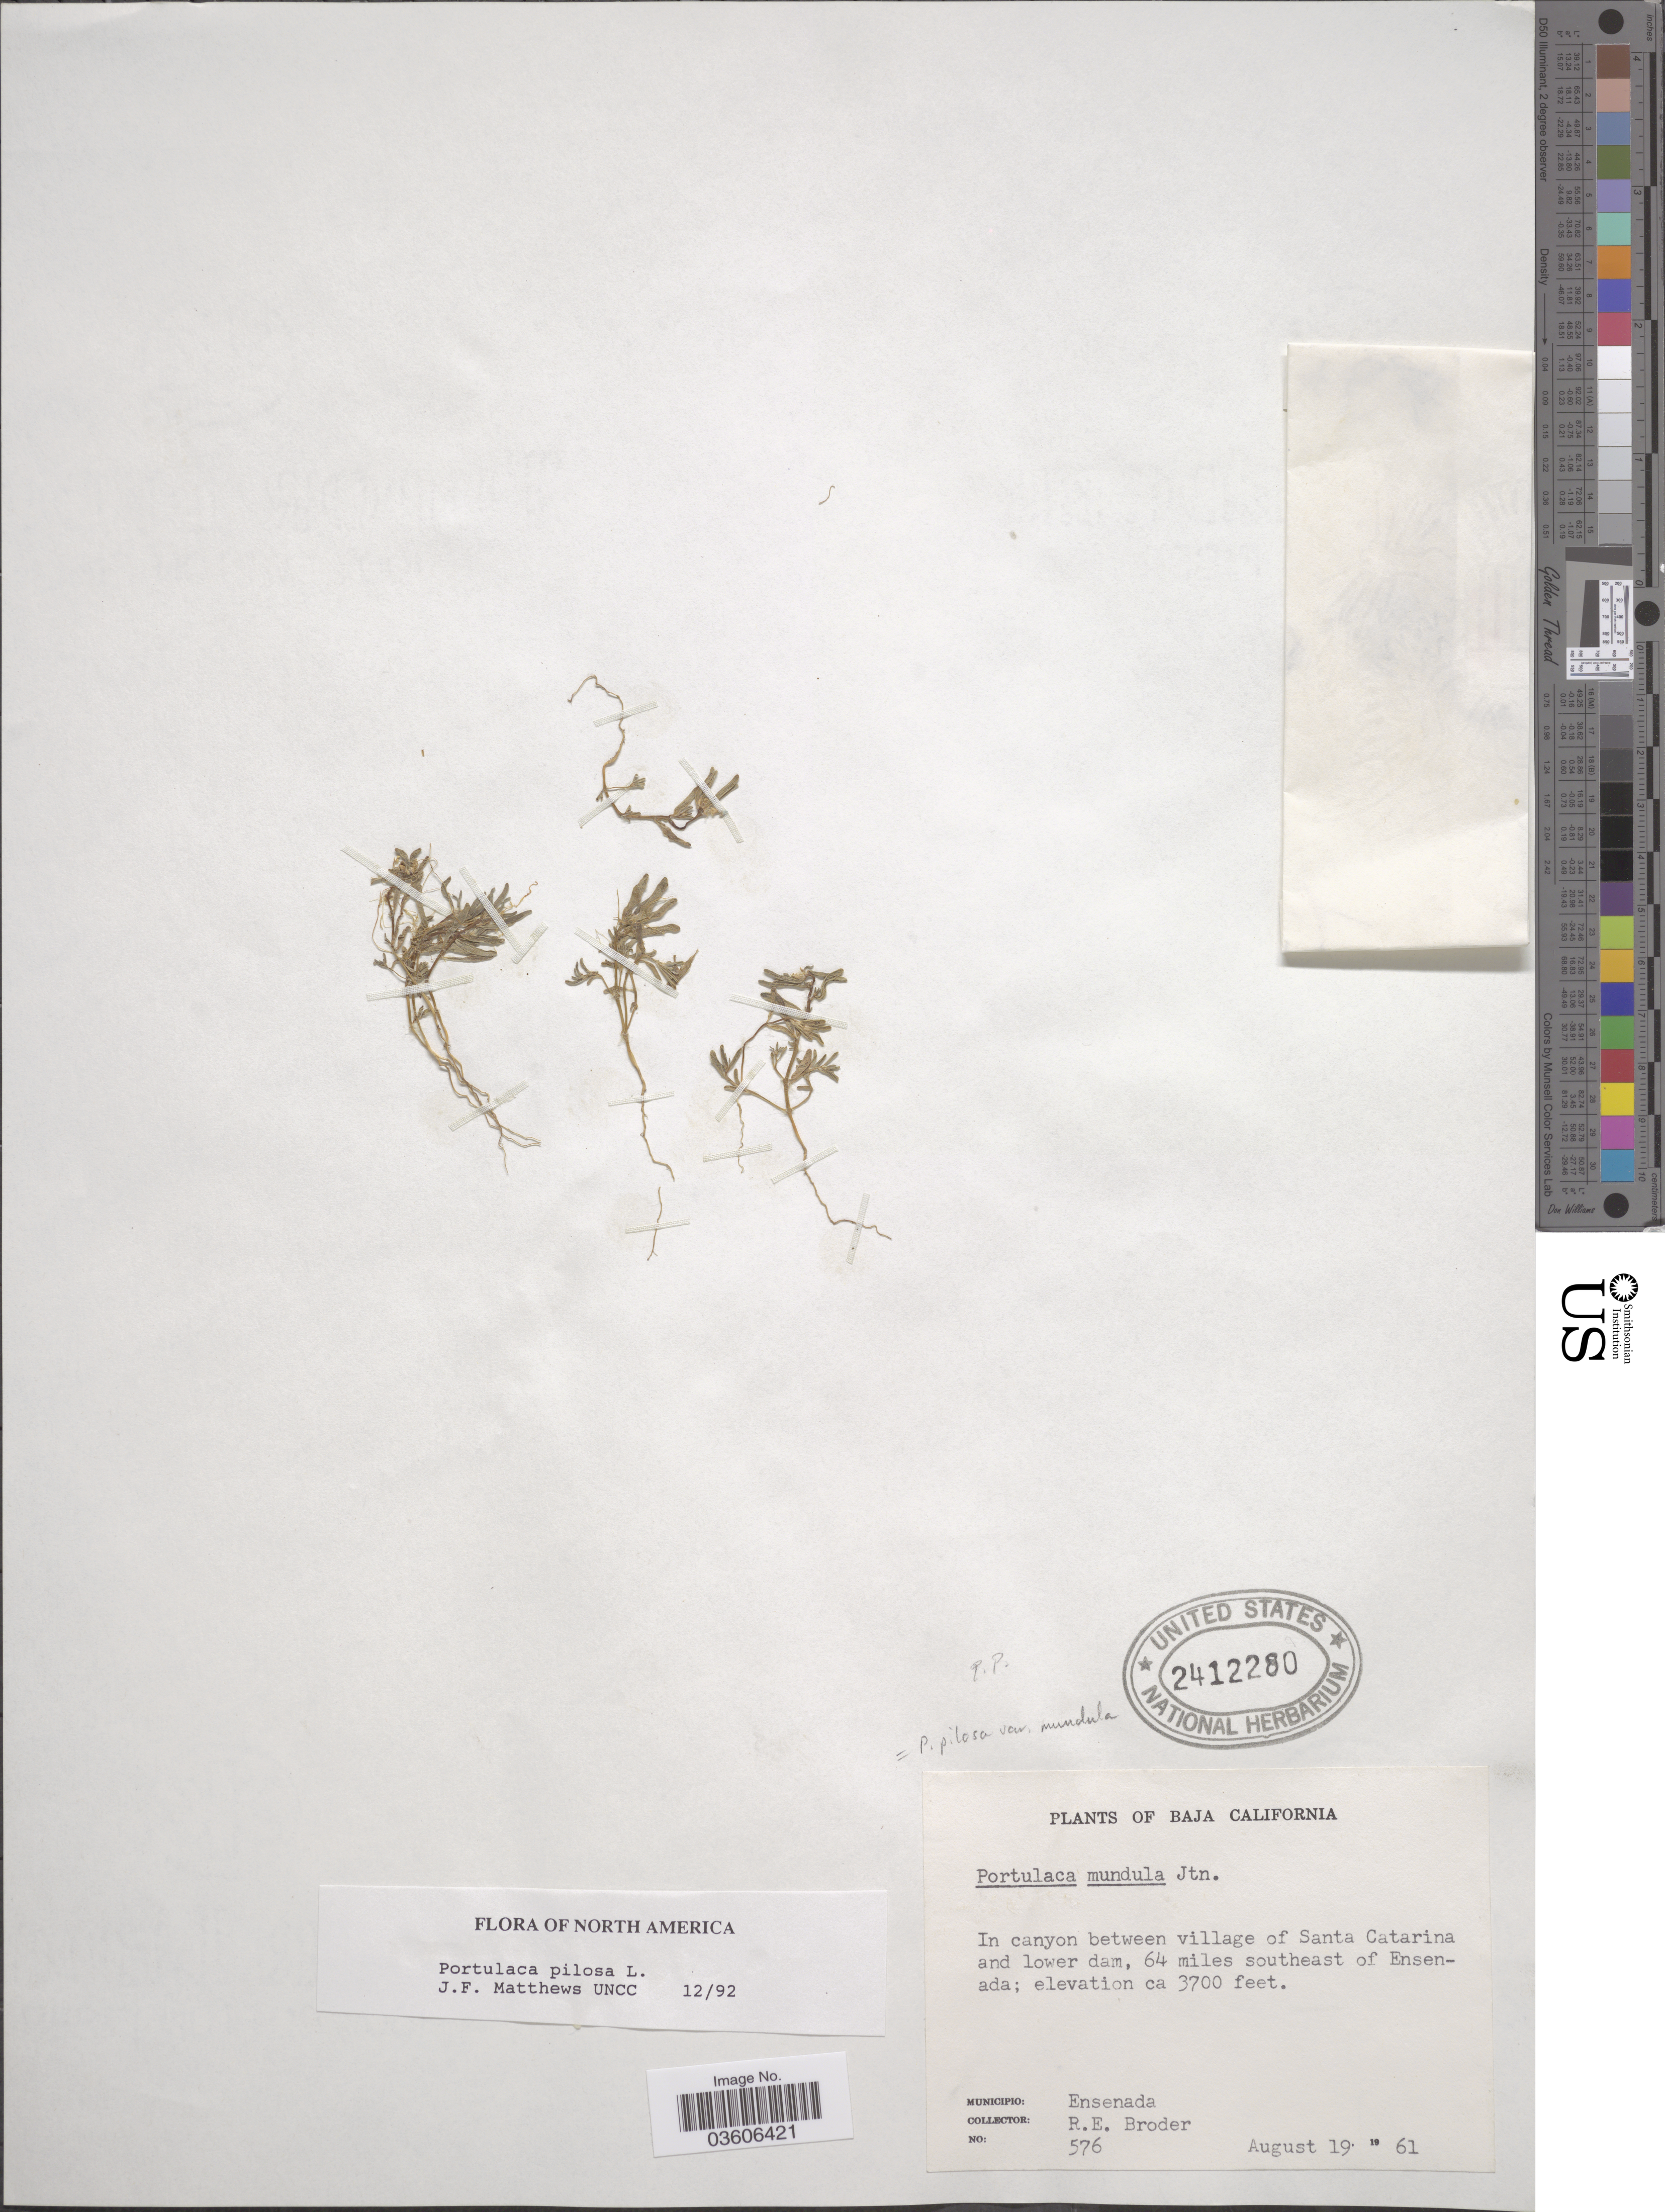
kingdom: Plantae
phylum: Tracheophyta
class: Magnoliopsida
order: Caryophyllales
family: Portulacaceae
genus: Portulaca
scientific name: Portulaca pilosa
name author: L.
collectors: R. Broder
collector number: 576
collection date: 1961-08-19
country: Mexico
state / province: Baja California Norte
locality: In canyon between village of Santa Catarina and lower dam, 64 miles southeast of Ensenada. Municipio: Ensenada.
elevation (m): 1128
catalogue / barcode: US 2412280